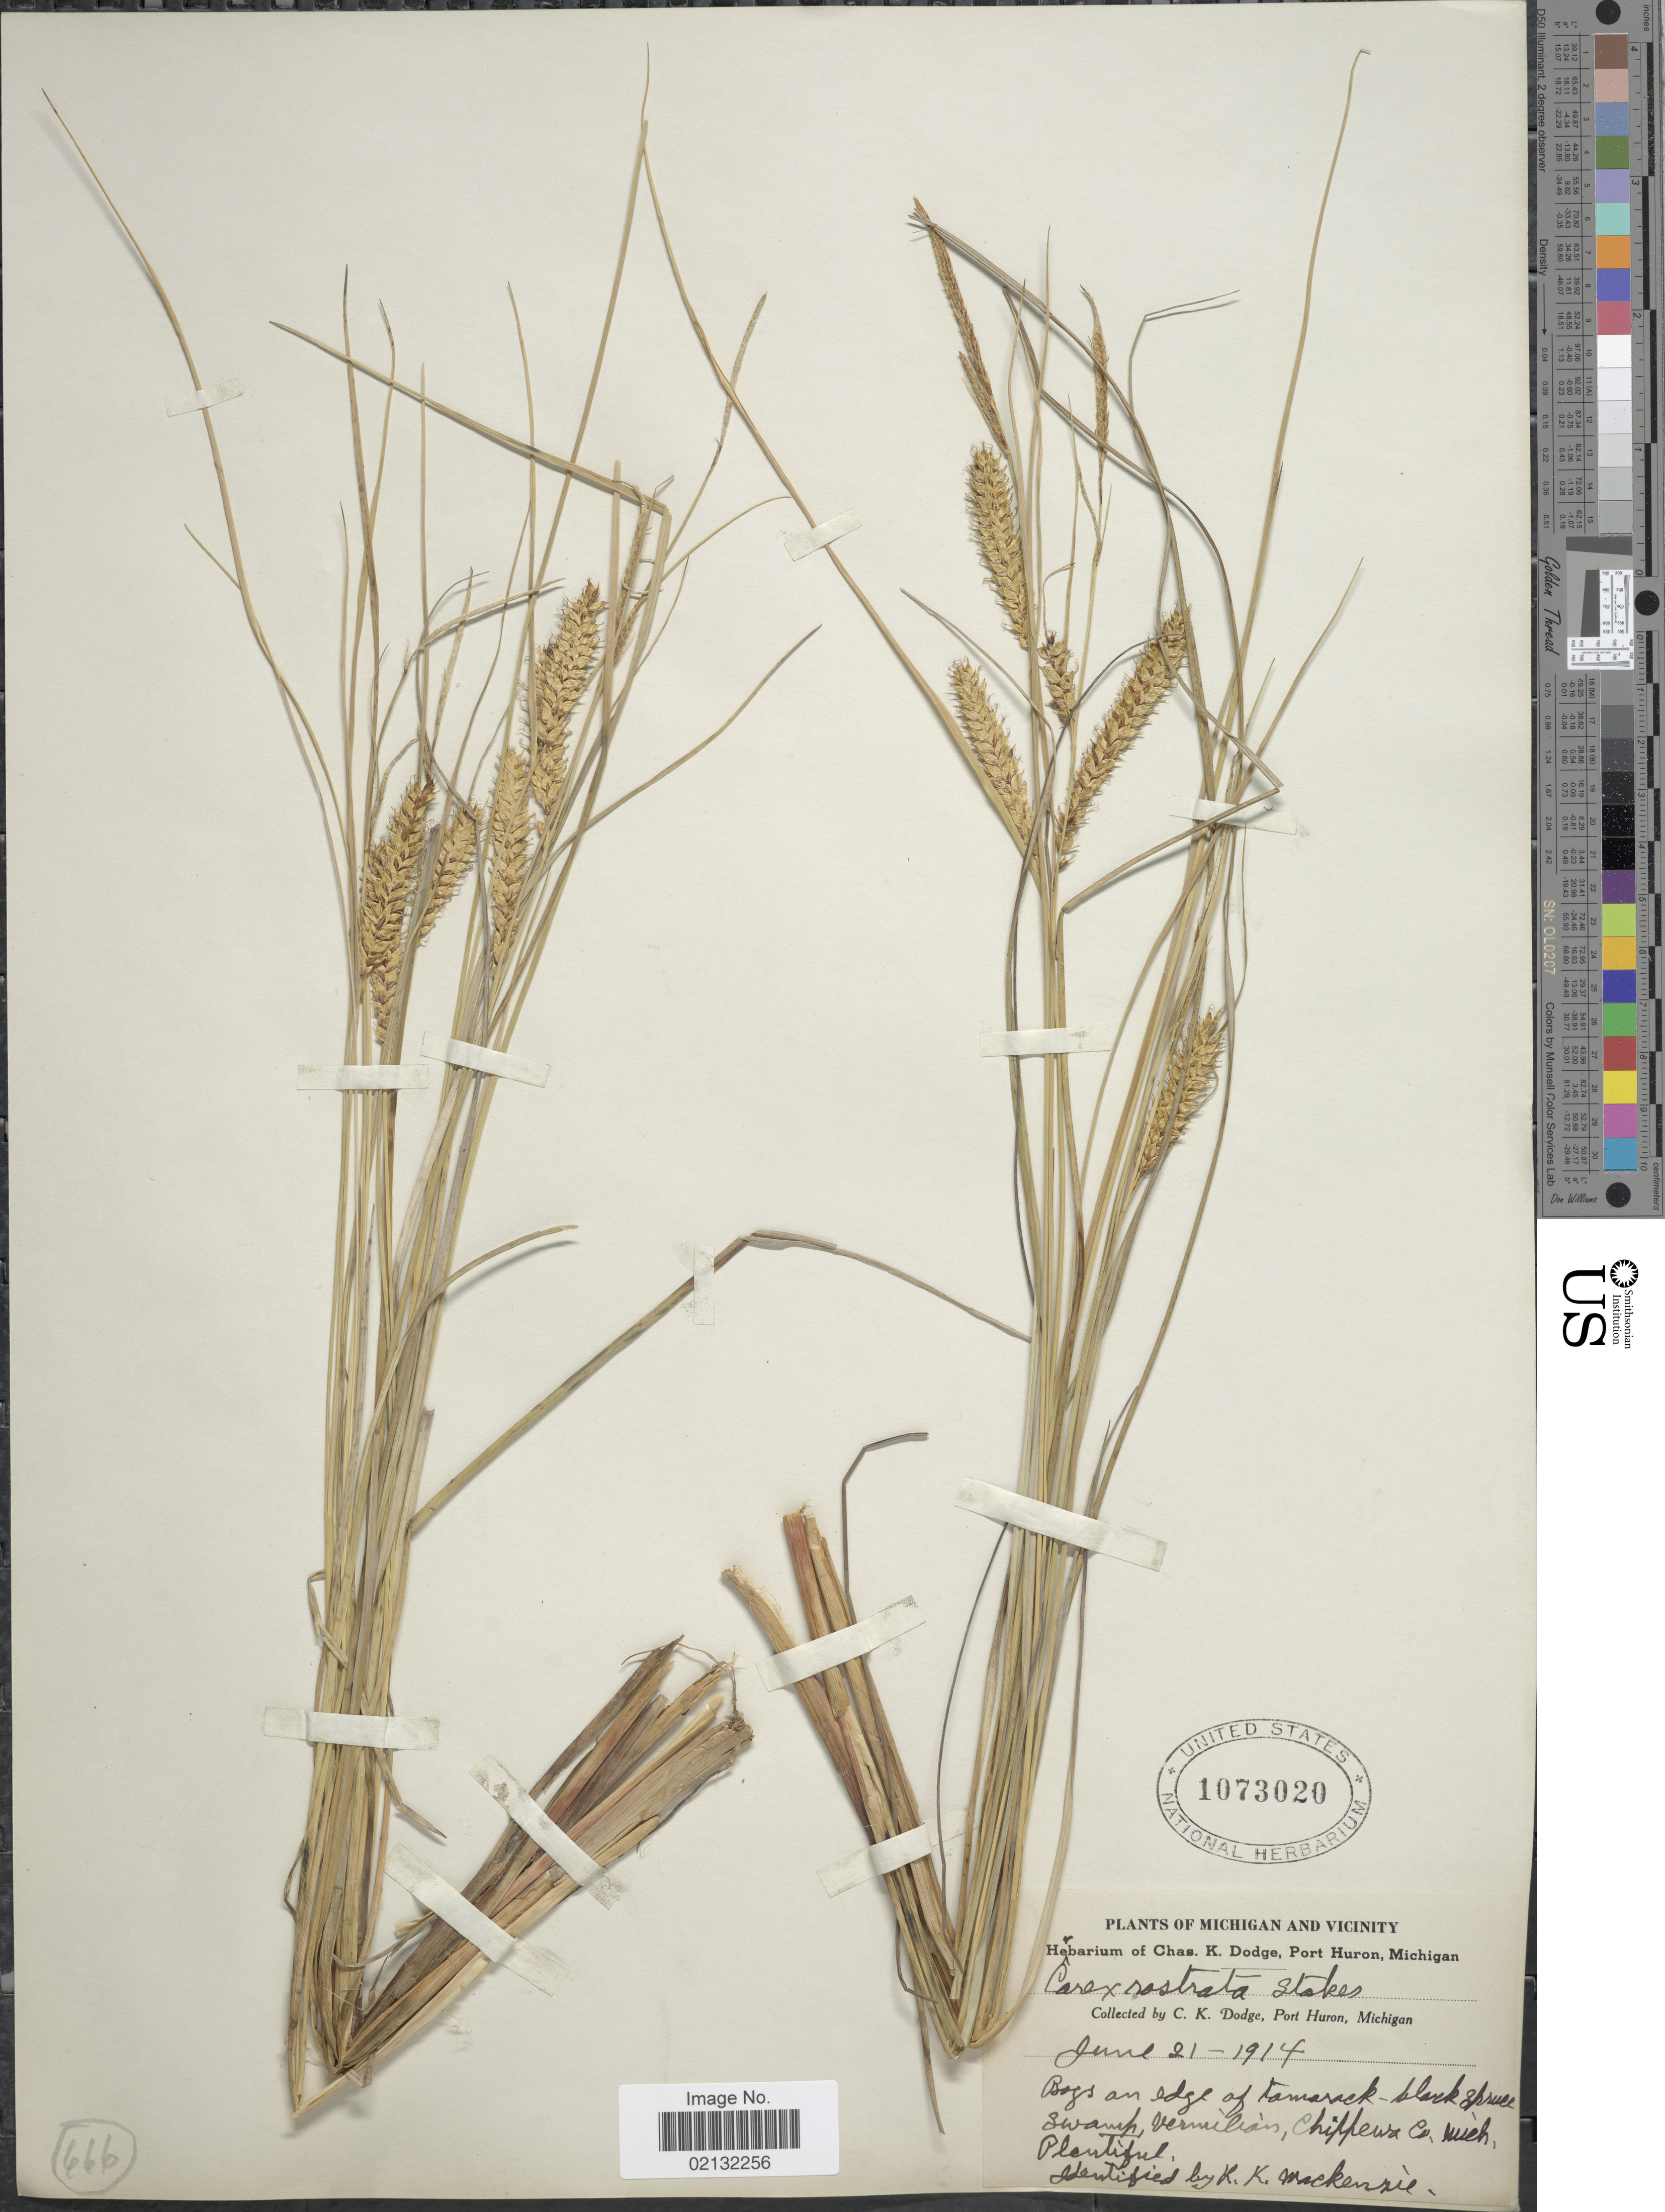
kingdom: Plantae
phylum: Tracheophyta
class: Liliopsida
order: Poales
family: Cyperaceae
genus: Carex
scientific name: Carex rostrata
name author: Stokes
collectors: C. Dodge & P. Huron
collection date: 1914-06-21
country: United States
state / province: Michigan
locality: Michigan and Vicinity, bogs on edge of tamarack-black spruce swamp, vermilian, Chippewa Co.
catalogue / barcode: US 1073020